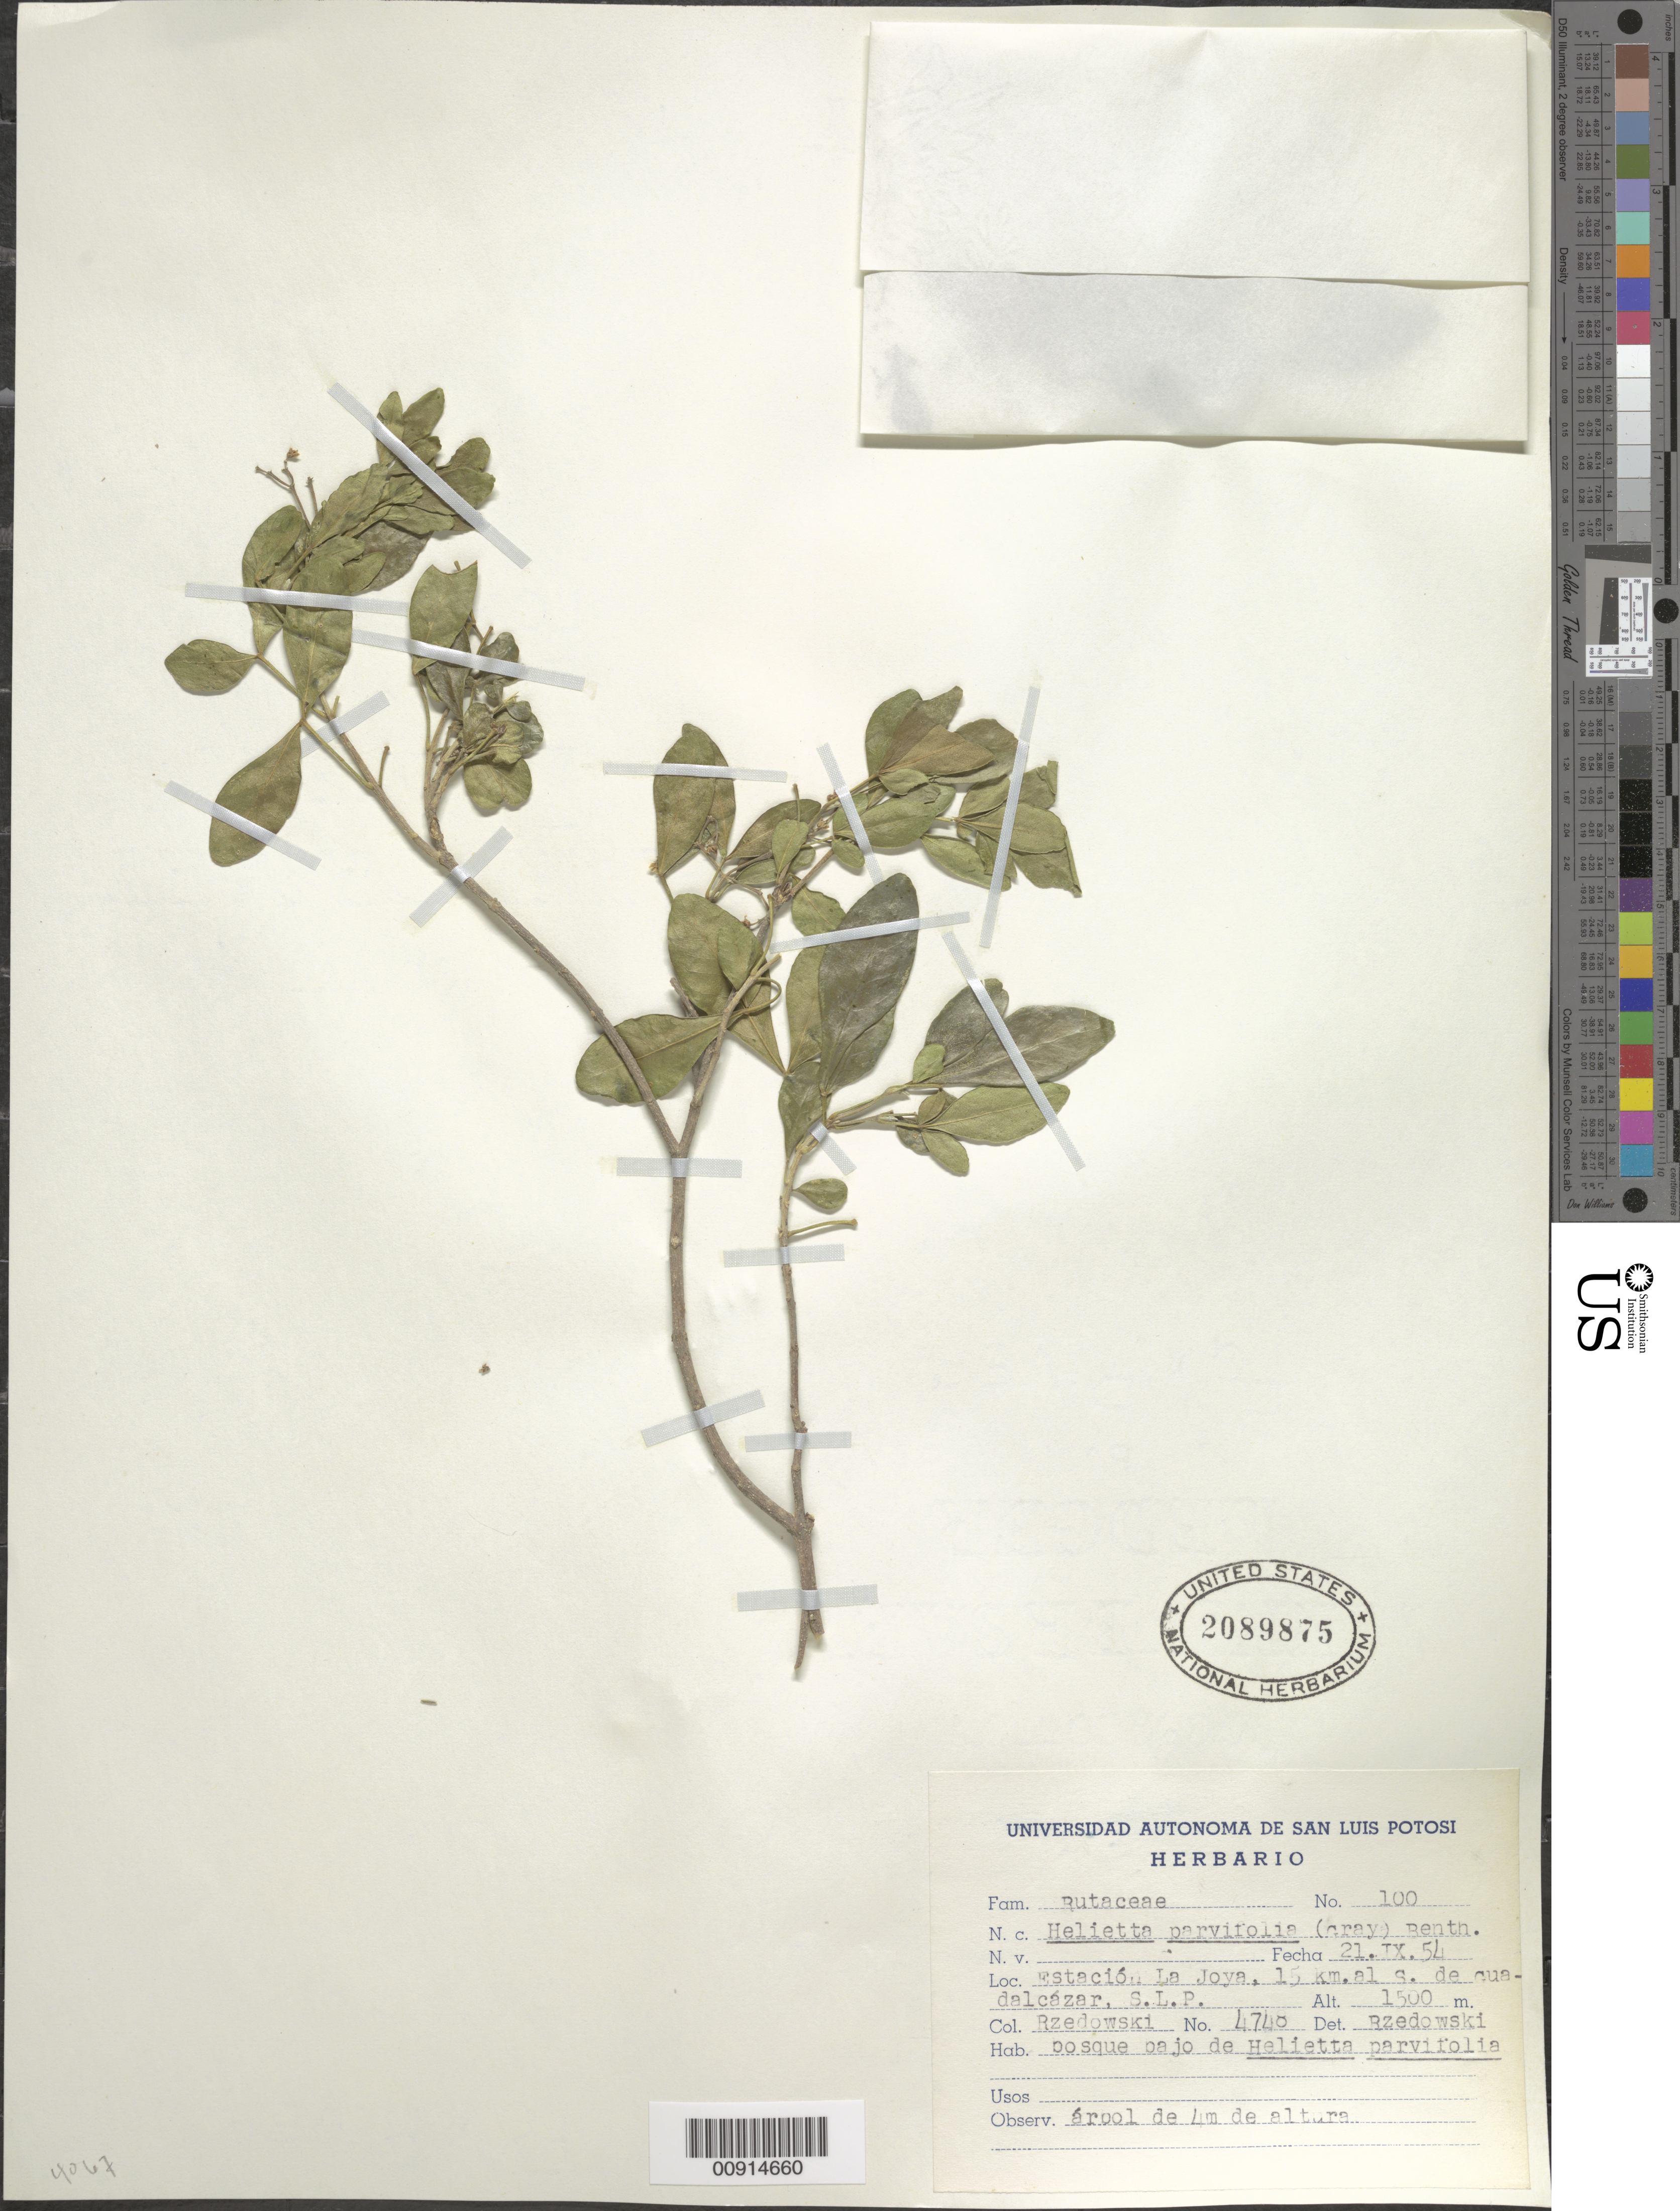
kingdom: Plantae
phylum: Tracheophyta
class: Magnoliopsida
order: Sapindales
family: Rutaceae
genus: Helietta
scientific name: Helietta parvifolia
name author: (A. Gray ex Hemsl.) Benth.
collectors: J. Rzedowski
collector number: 4748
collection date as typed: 21 Sep 1954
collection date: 1954-09-21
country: Mexico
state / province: San Luis Potosí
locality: Estación La Joya, 15 km. al S de Guadalcázar, San Luis Potosí.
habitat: Bosque bajo de Helietta parvifolia.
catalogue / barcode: US 2089875